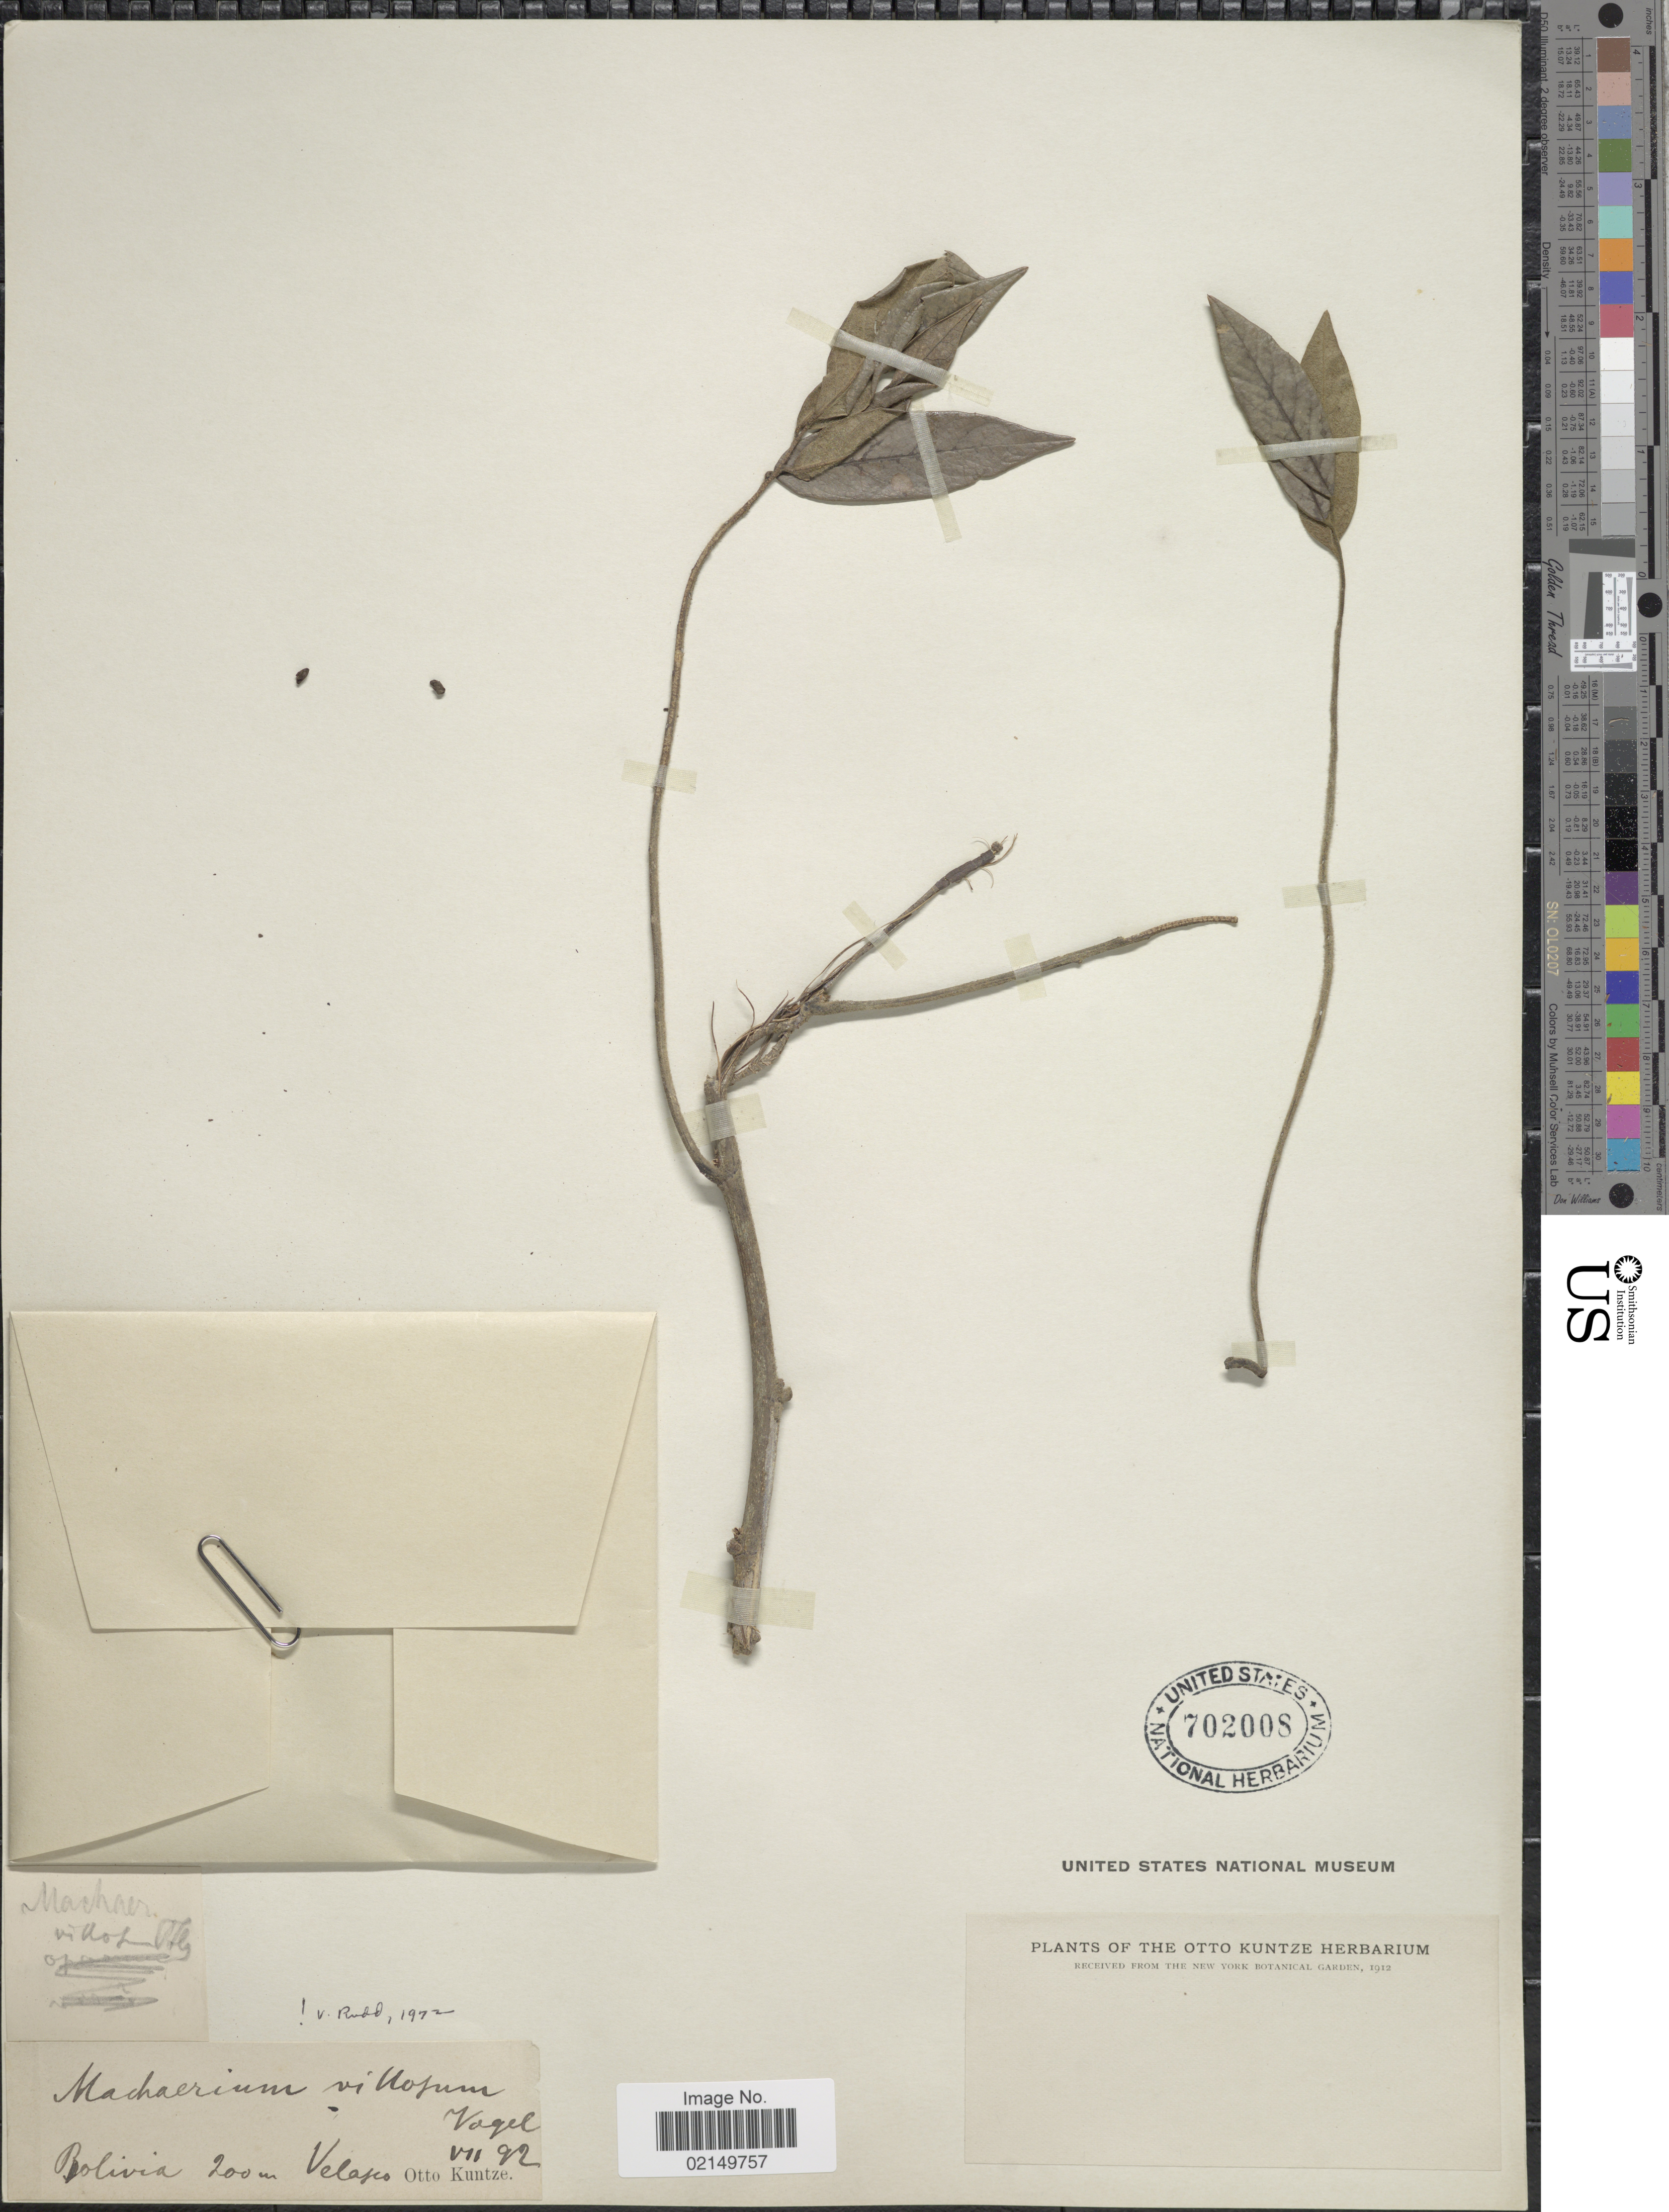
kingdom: Plantae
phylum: Tracheophyta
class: Magnoliopsida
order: Fabales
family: Fabaceae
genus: Machaerium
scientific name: Machaerium villosum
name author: Vogel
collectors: C.E.O. Kuntze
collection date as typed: Transcribed d/m/y: /7/92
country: Bolivia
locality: Velasco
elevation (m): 200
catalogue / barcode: US 702008